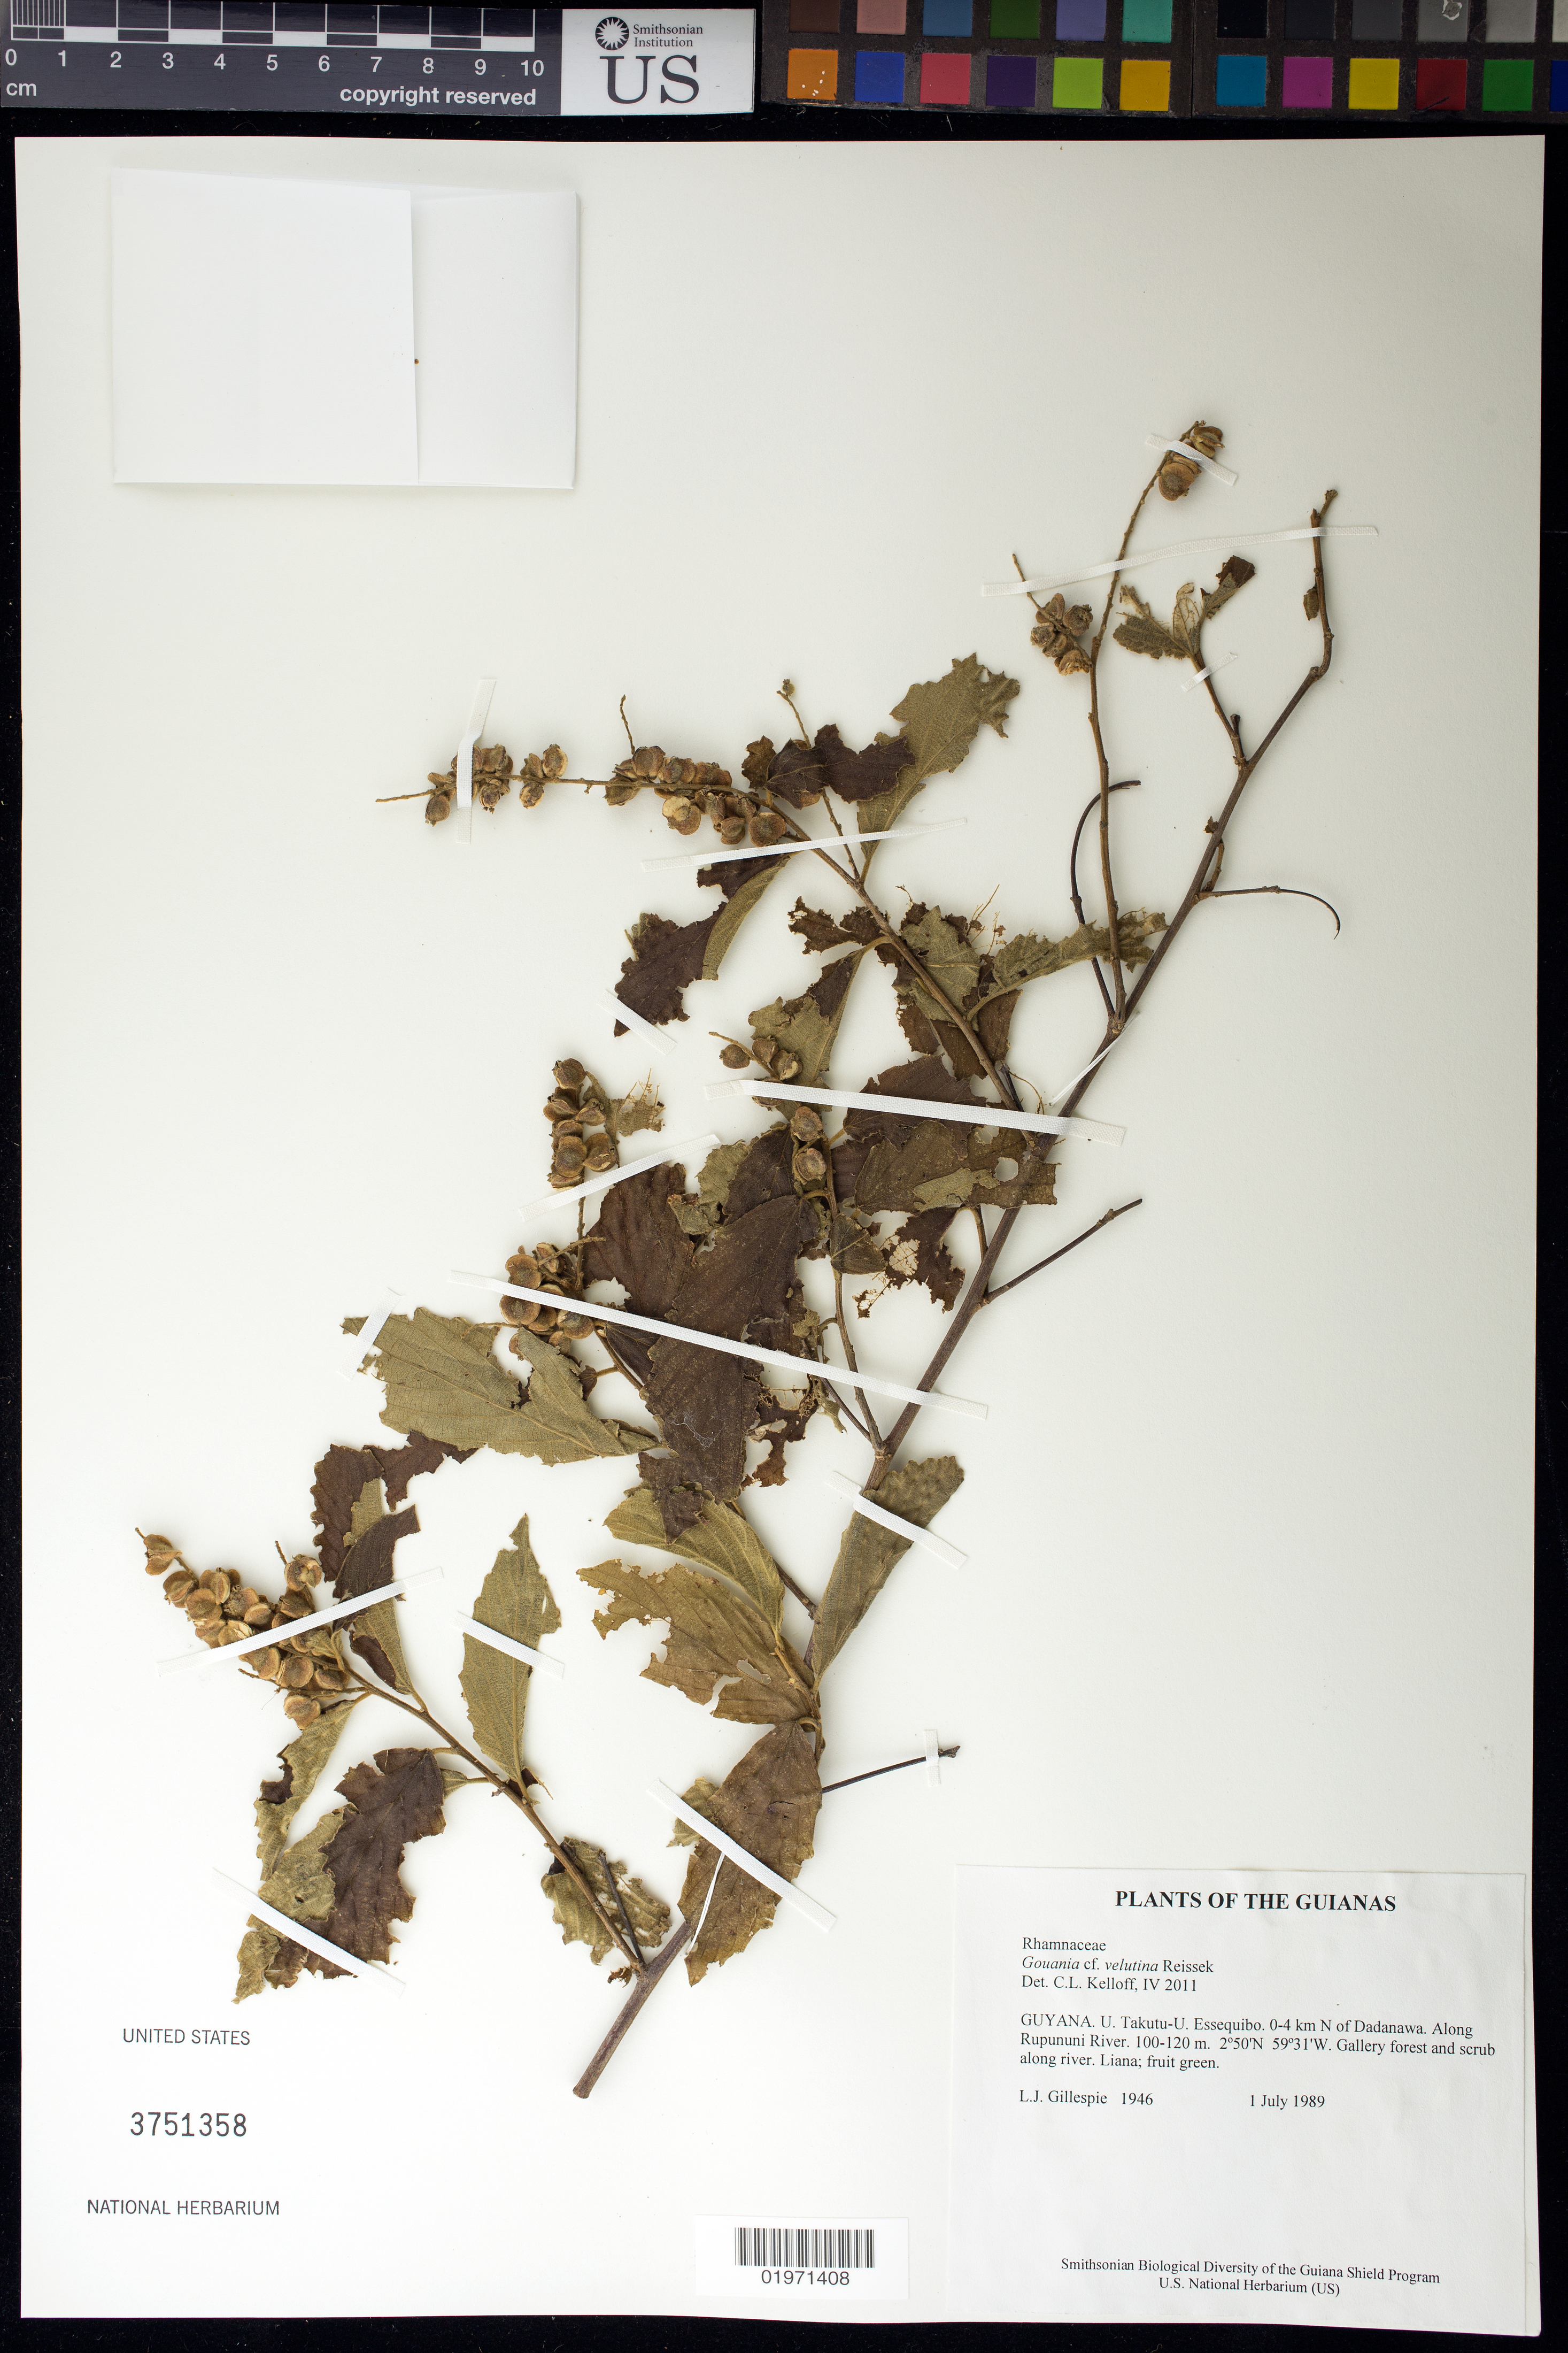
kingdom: Plantae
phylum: Tracheophyta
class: Magnoliopsida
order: Rosales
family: Rhamnaceae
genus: Gouania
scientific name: Gouania velutina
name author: Reissek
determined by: Figueira, Mauricio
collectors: L. J. Gillespie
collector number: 1946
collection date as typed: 1 July 1989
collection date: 1989-07-01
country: Guyana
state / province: U. Takutu-U. Essequibo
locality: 0-4 km N of Dadanawa. Along Rupununi River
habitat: Gallery forest and scrub along river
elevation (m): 100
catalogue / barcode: US 3751358